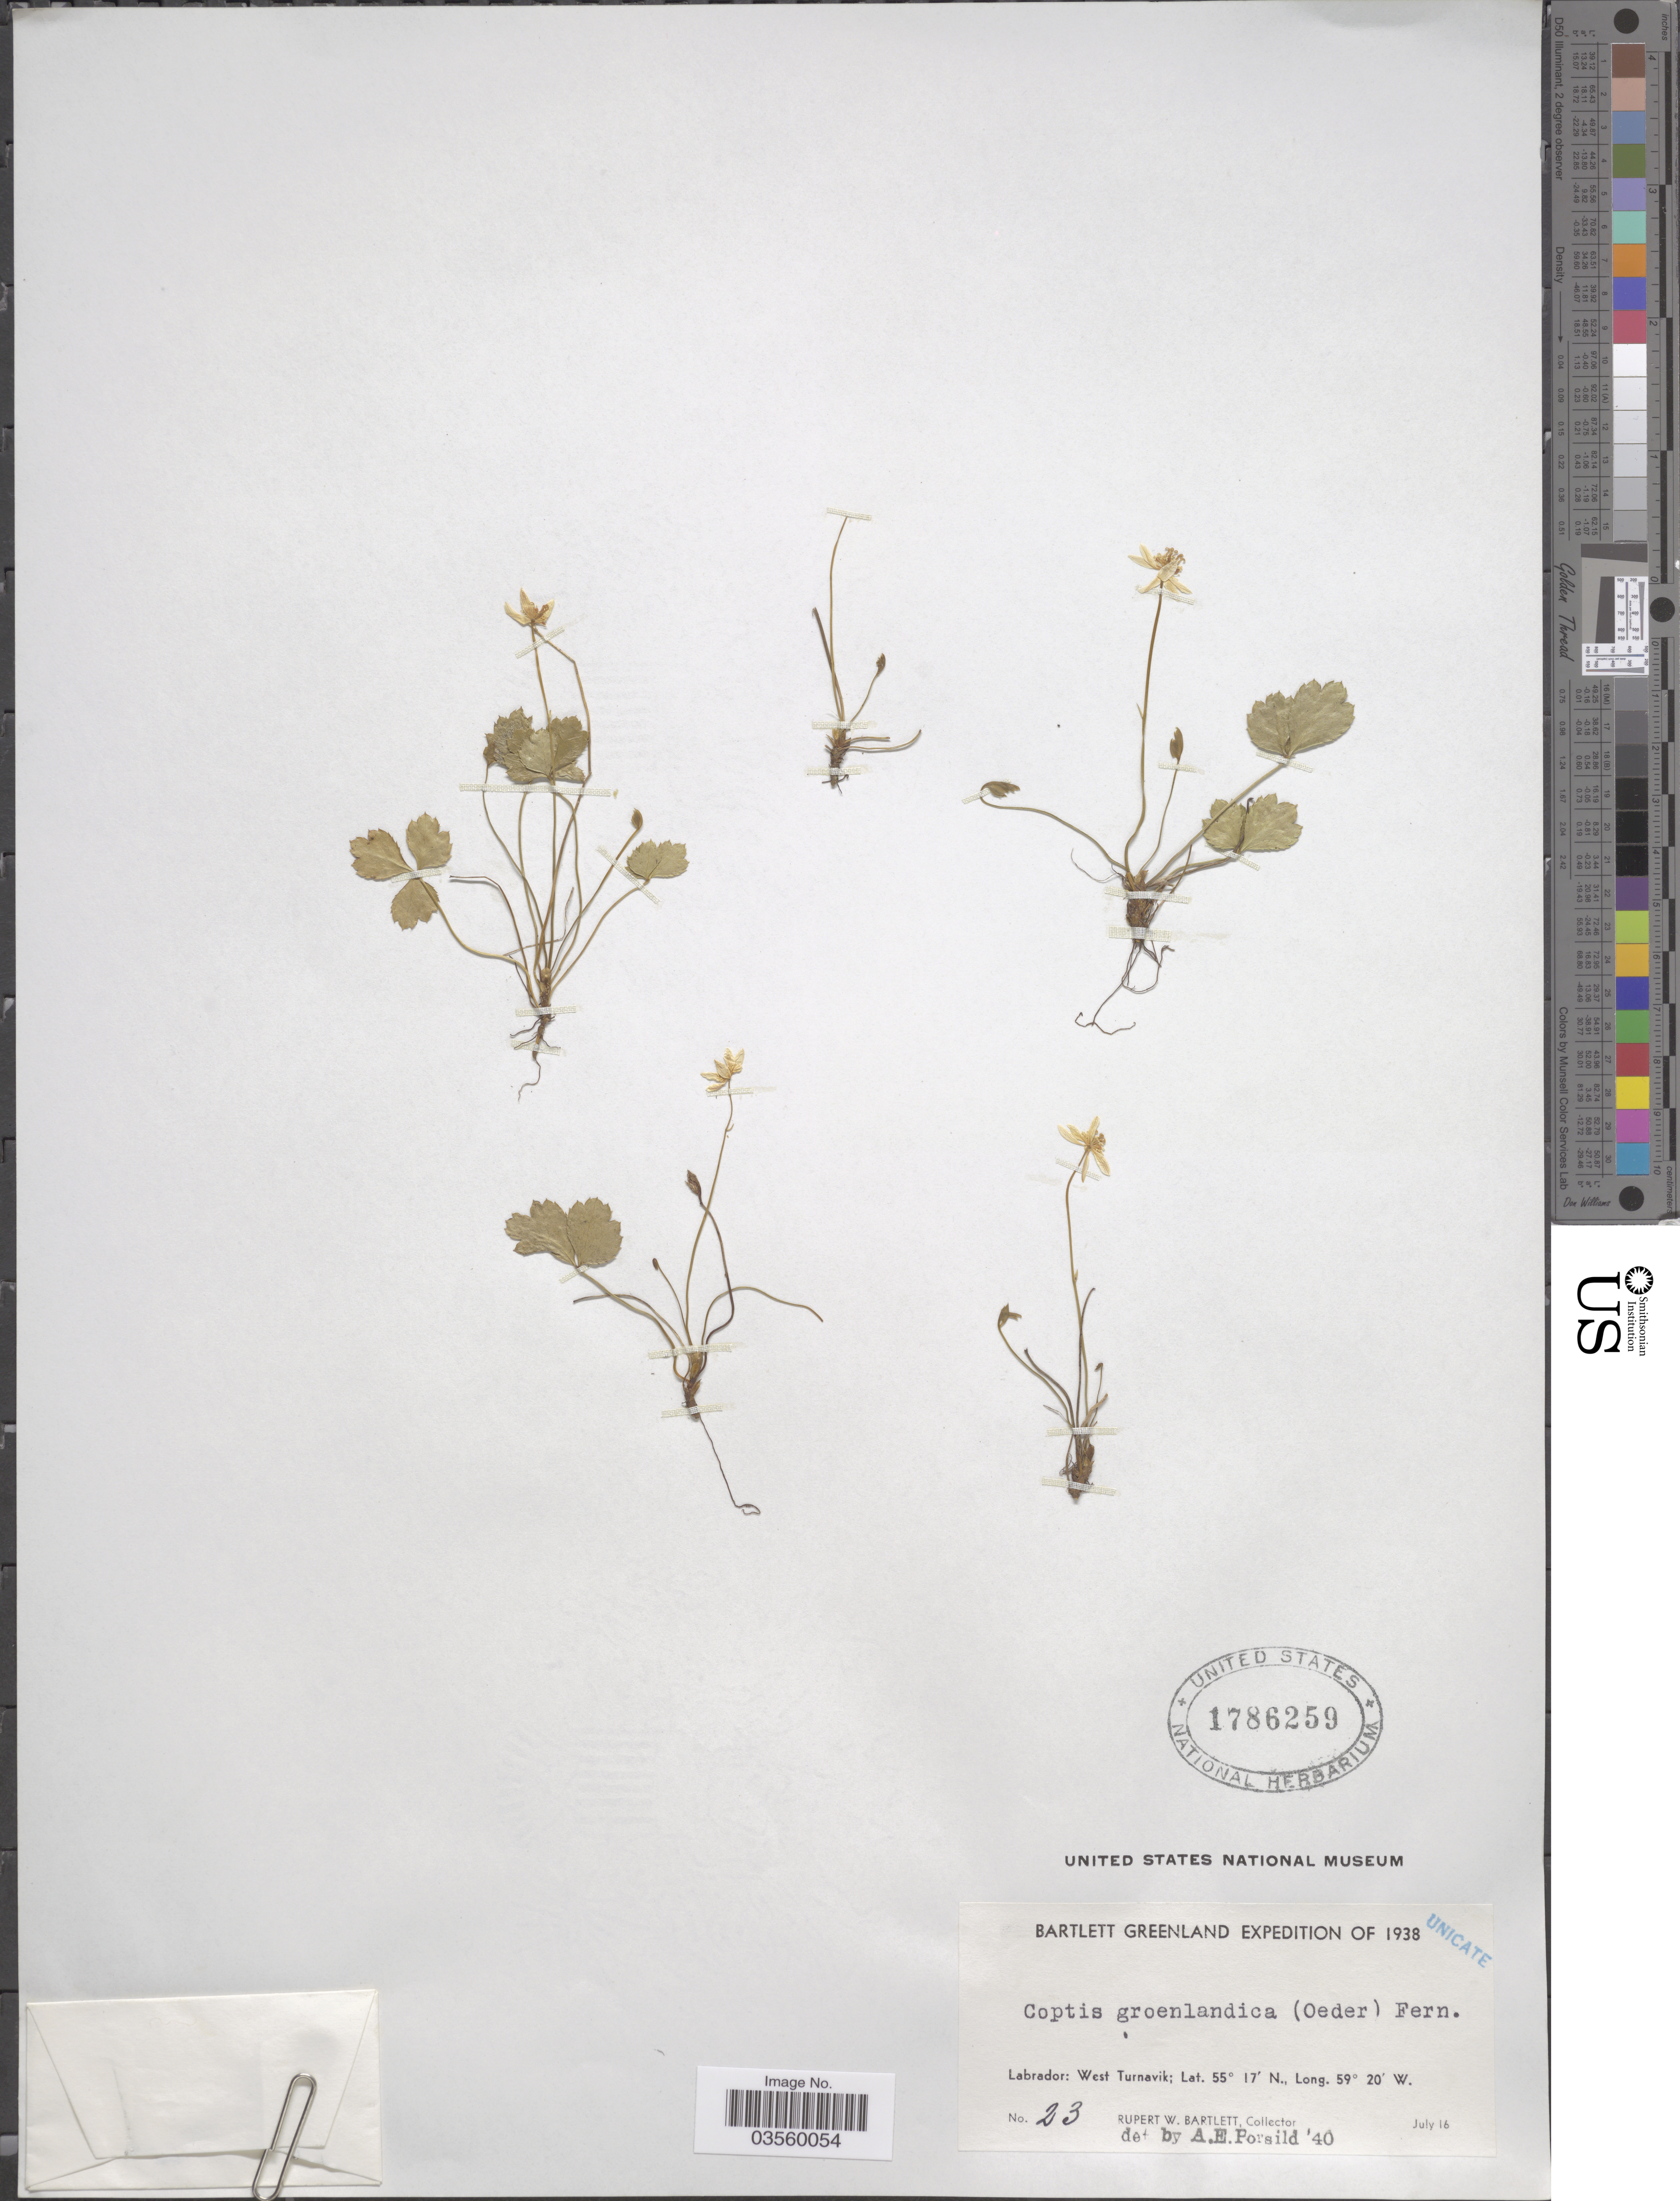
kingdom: Plantae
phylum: Tracheophyta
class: Magnoliopsida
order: Ranunculales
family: Ranunculaceae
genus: Coptis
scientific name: Coptis trifolia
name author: (L.) Salisb.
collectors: R. W. Bartlett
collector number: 23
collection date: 1938-07-16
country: Greenland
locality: Labrador: West Turnavik.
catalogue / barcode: US 1786259